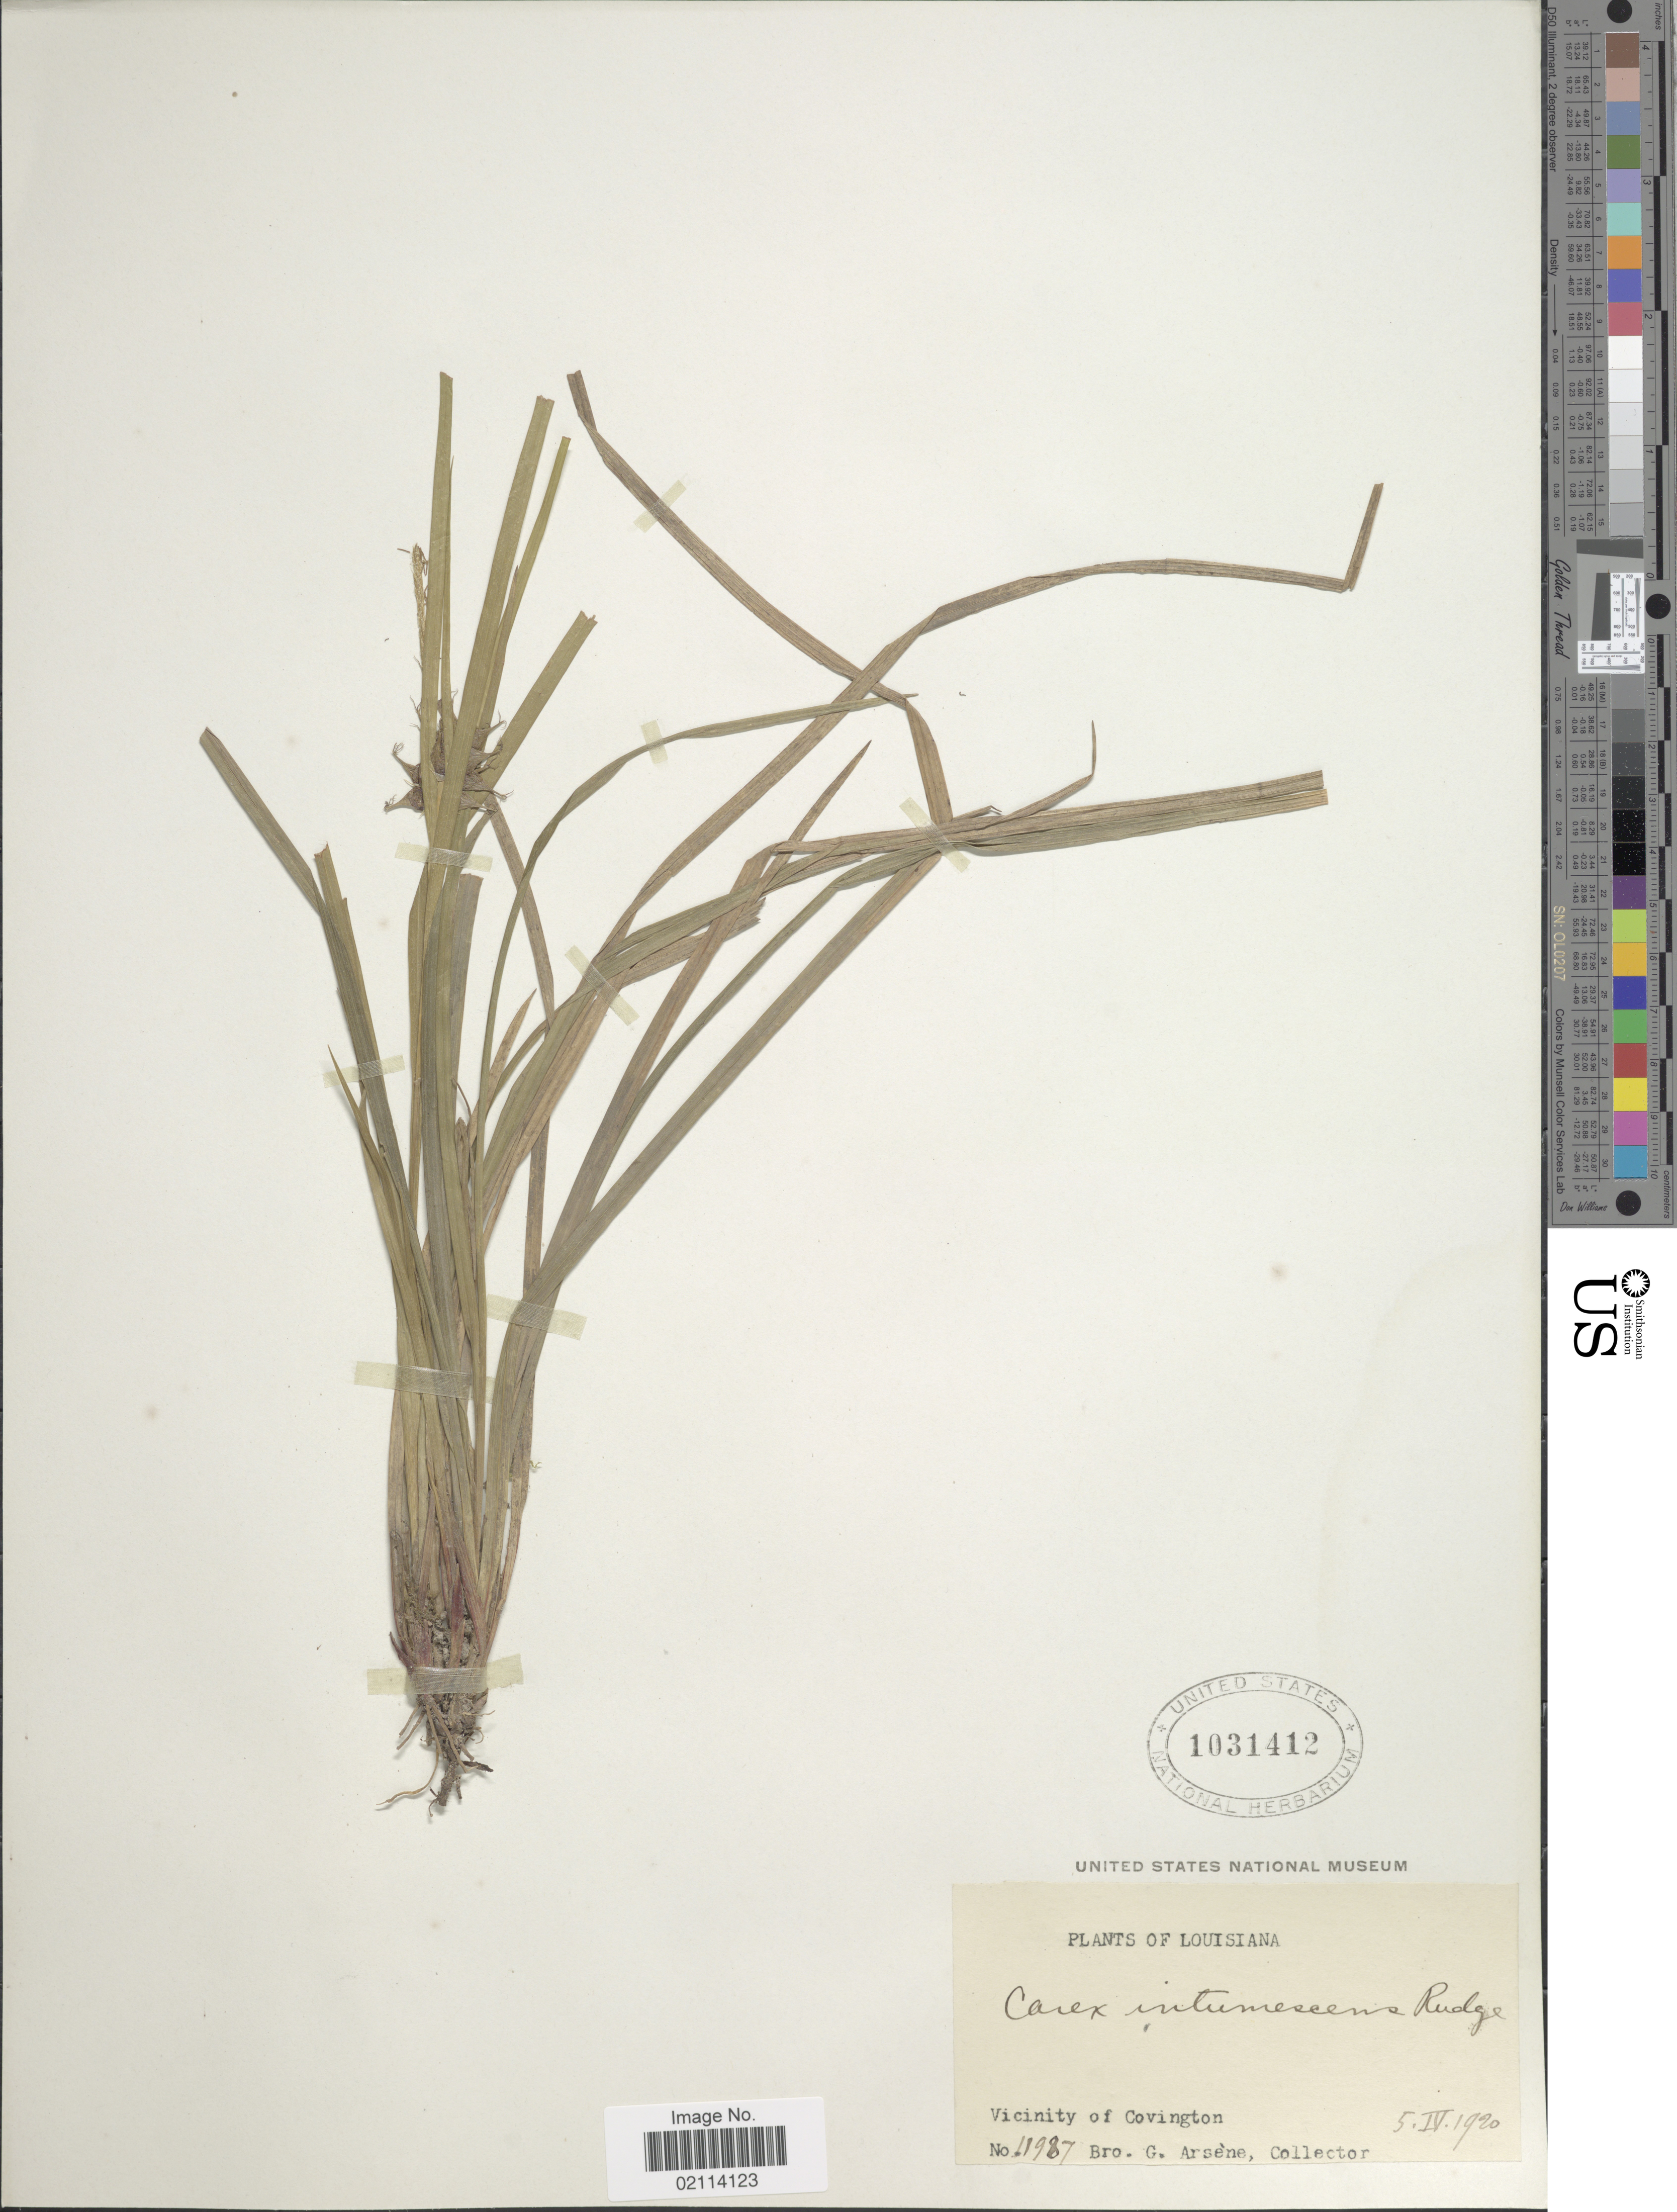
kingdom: Plantae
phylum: Tracheophyta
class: Liliopsida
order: Poales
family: Cyperaceae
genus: Carex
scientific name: Carex intumescens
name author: Rudge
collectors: Bro. G. Arsène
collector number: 11987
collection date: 1920-04-05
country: Canada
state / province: British Columbia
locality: Vicinity of Covington.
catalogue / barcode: US 1031412